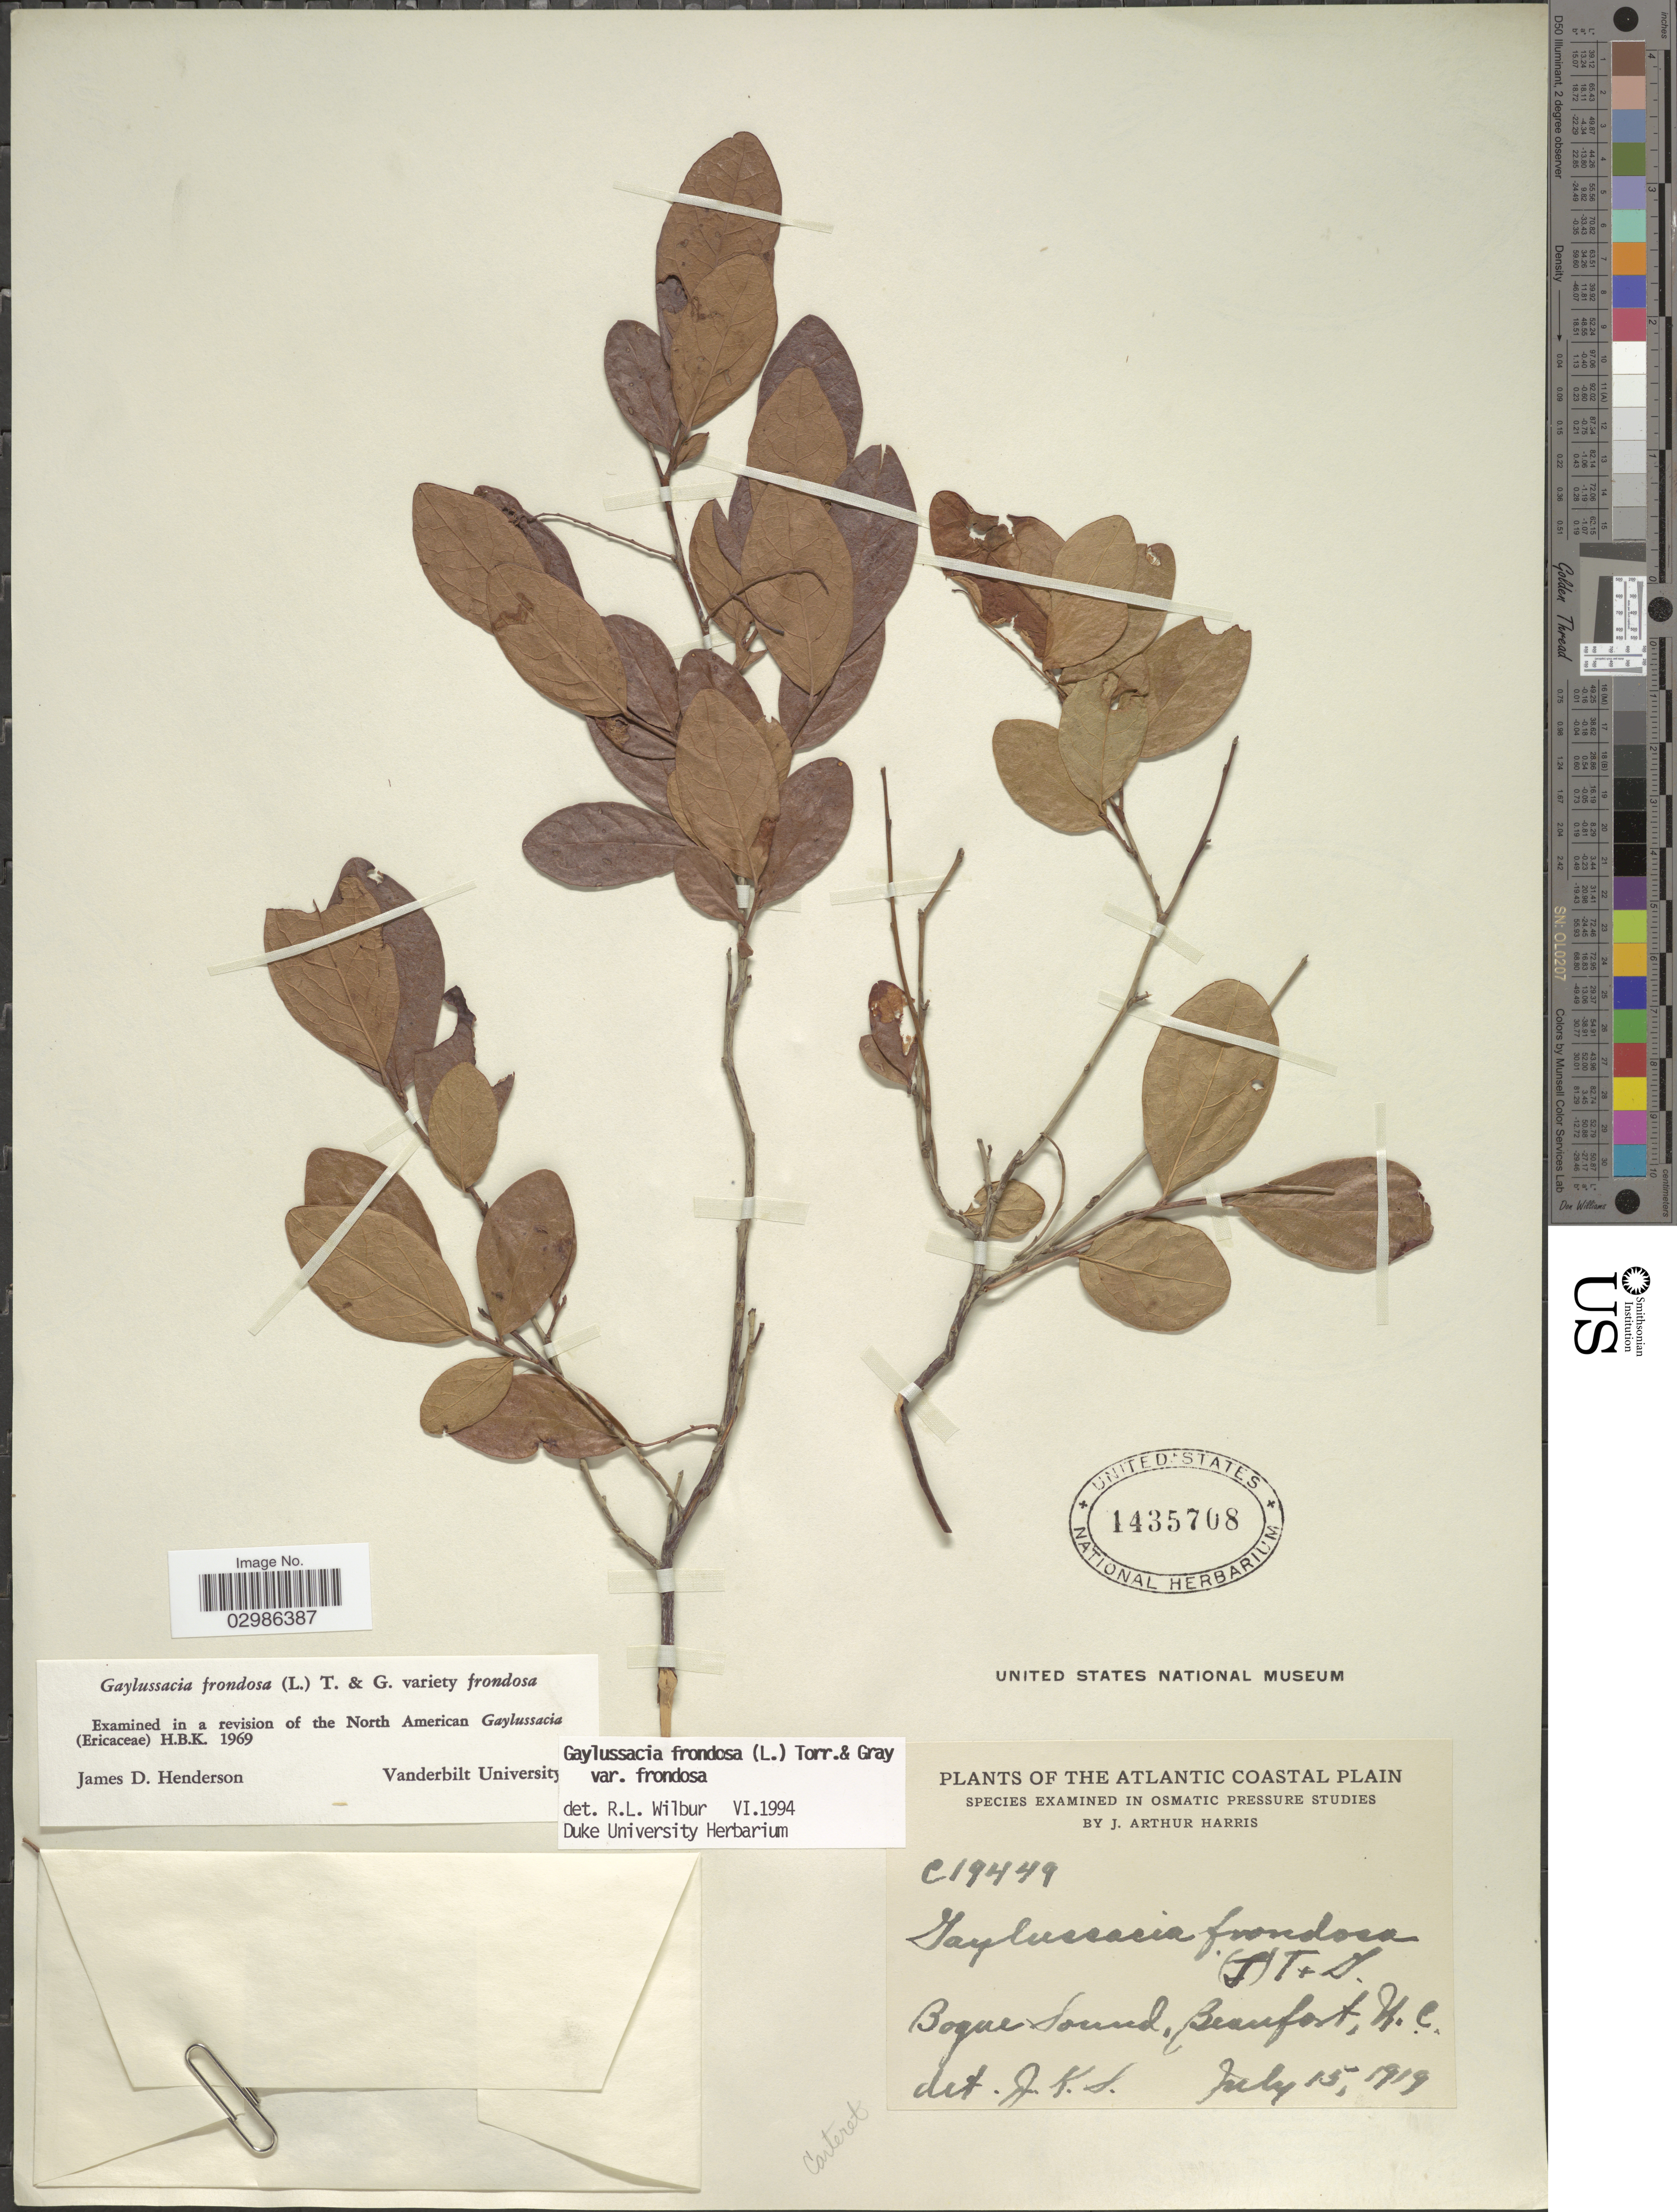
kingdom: Plantae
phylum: Tracheophyta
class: Magnoliopsida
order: Ericales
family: Ericaceae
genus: Gaylussacia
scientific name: Gaylussacia frondosa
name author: (L.) Torr. & A. Gray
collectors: J. A. Harris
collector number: C19449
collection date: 1919-07-15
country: United States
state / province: North Carolina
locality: Atlantic Coastal Plain, Boque Sound, Beaufort, N.C. Carteret.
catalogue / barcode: US 1435708